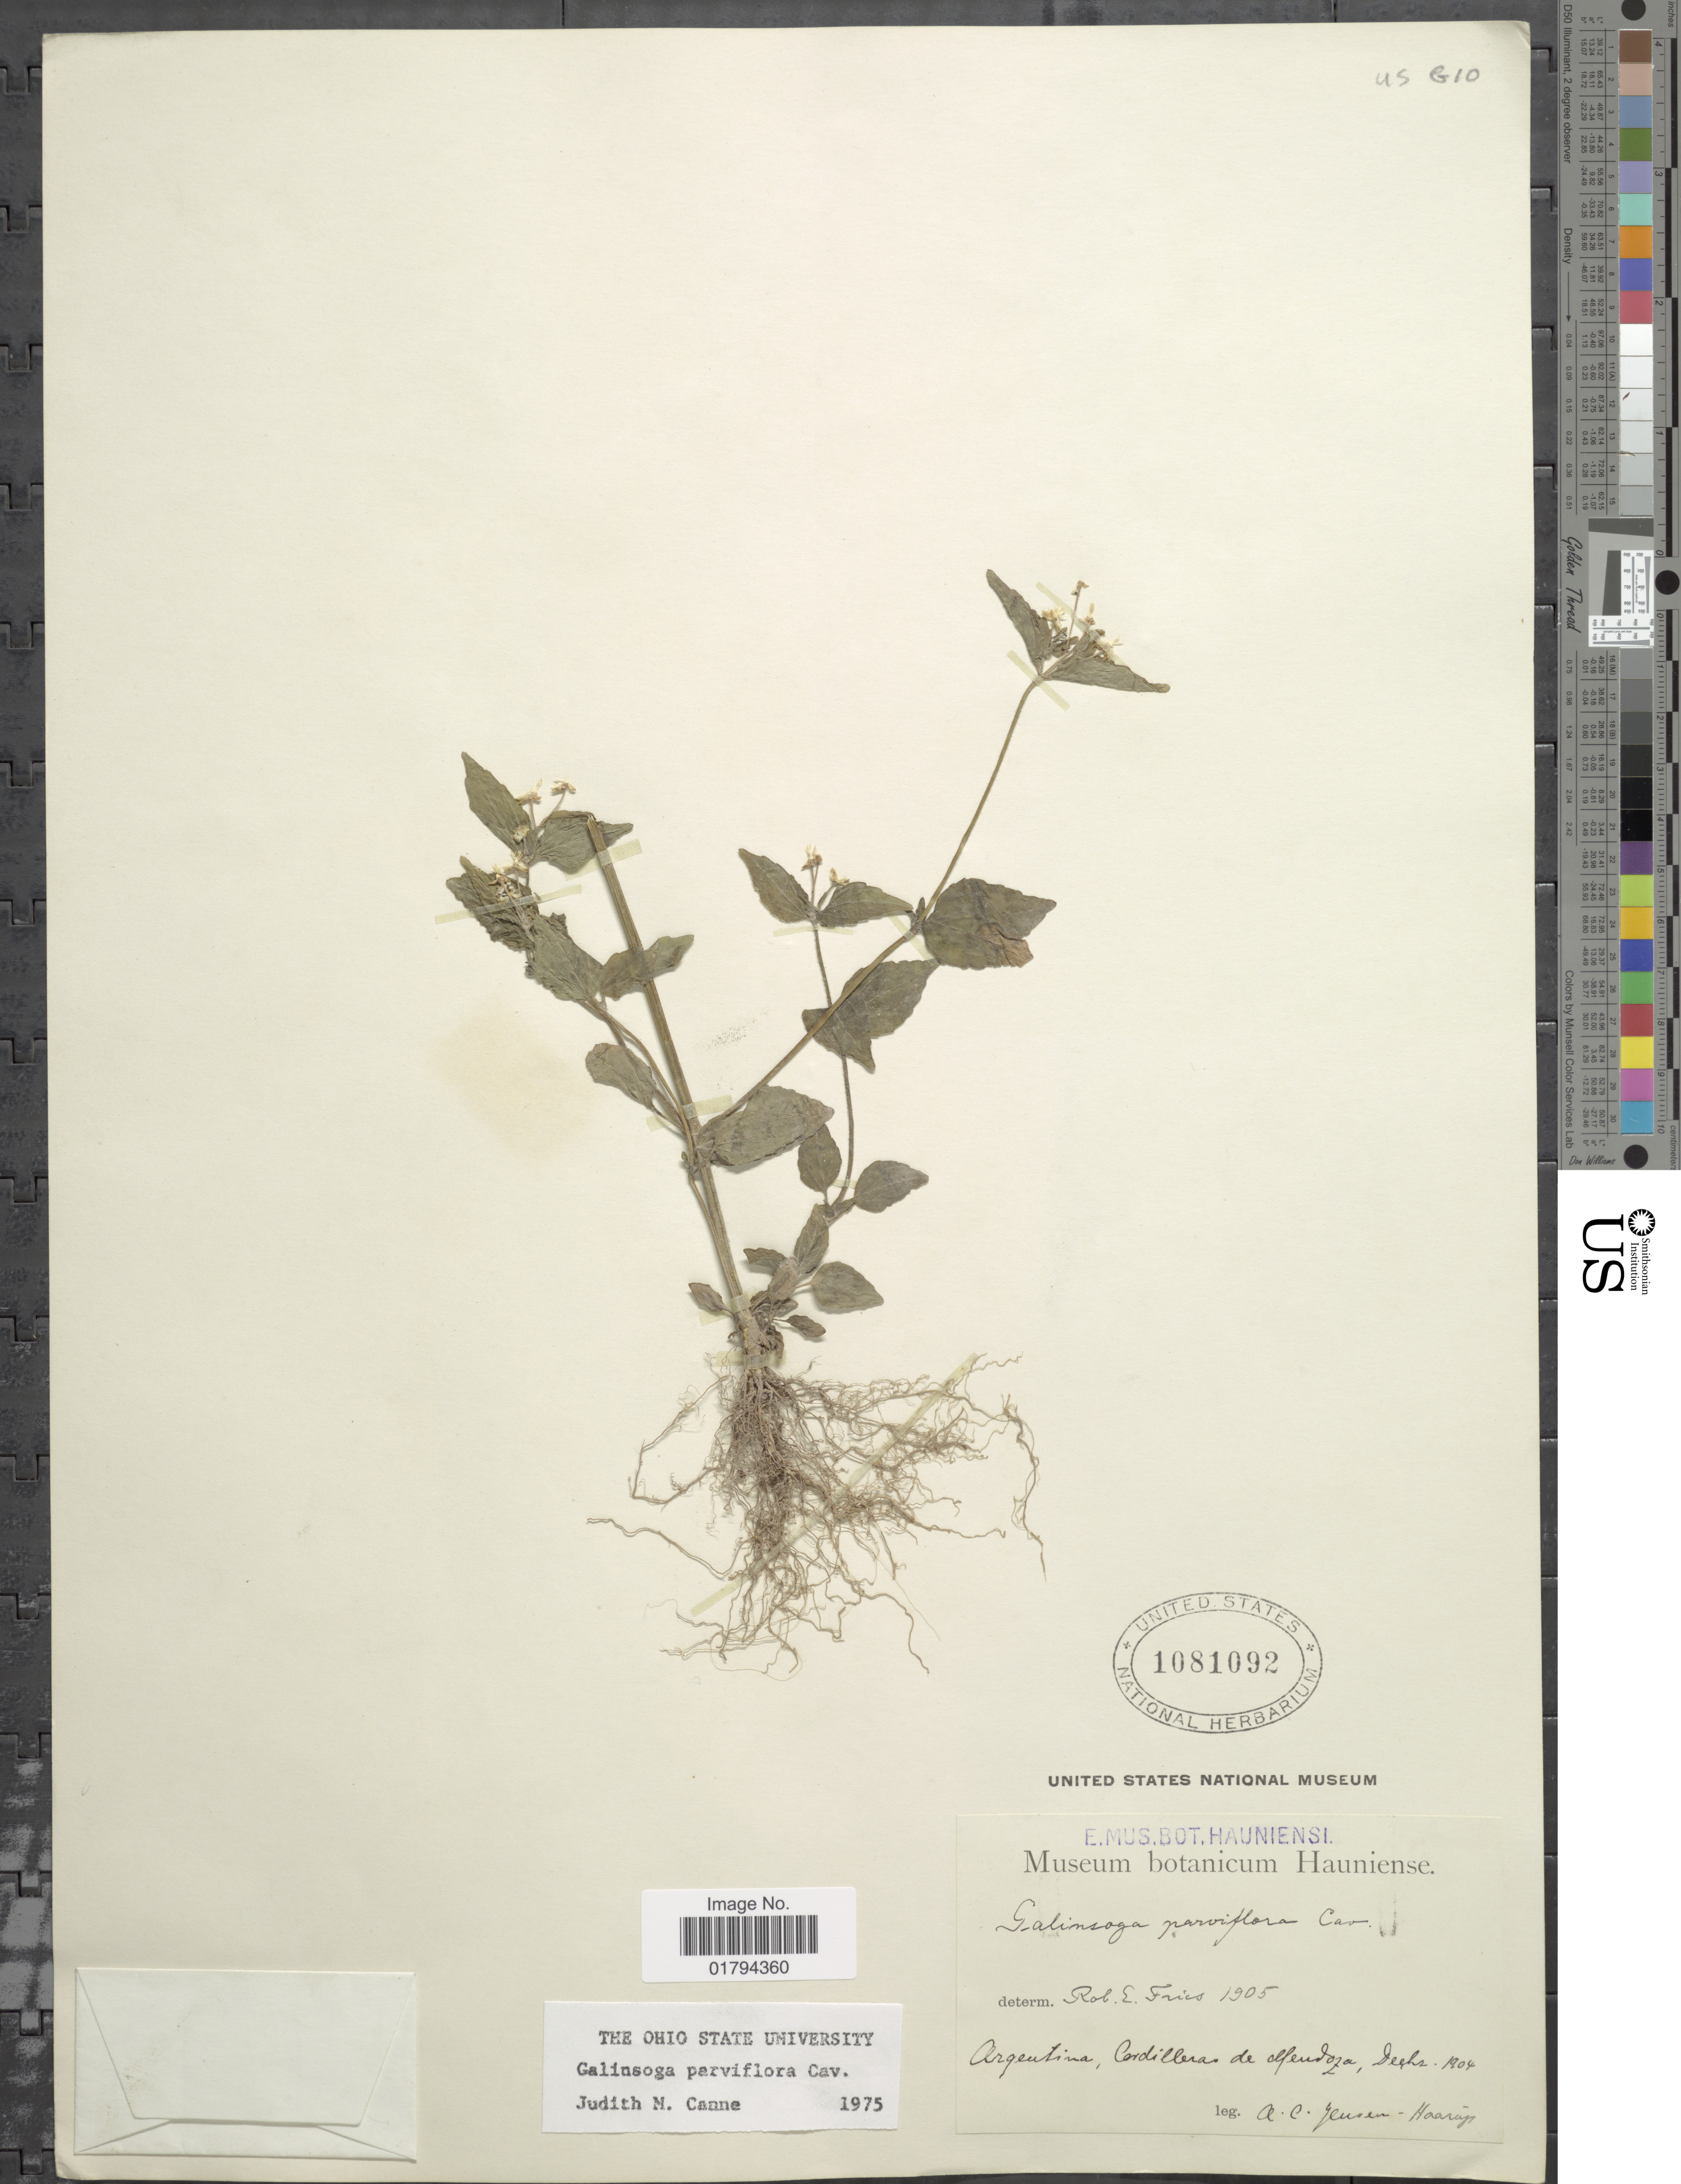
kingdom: Plantae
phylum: Tracheophyta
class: Magnoliopsida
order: Asterales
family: Asteraceae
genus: Galinsoga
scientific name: Galinsoga parviflora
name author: Cav.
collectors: A. C. Jensen-Haarup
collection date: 1904-12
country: Argentina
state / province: Mendoza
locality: Cordillera de Mendoza.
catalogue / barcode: US 1081092